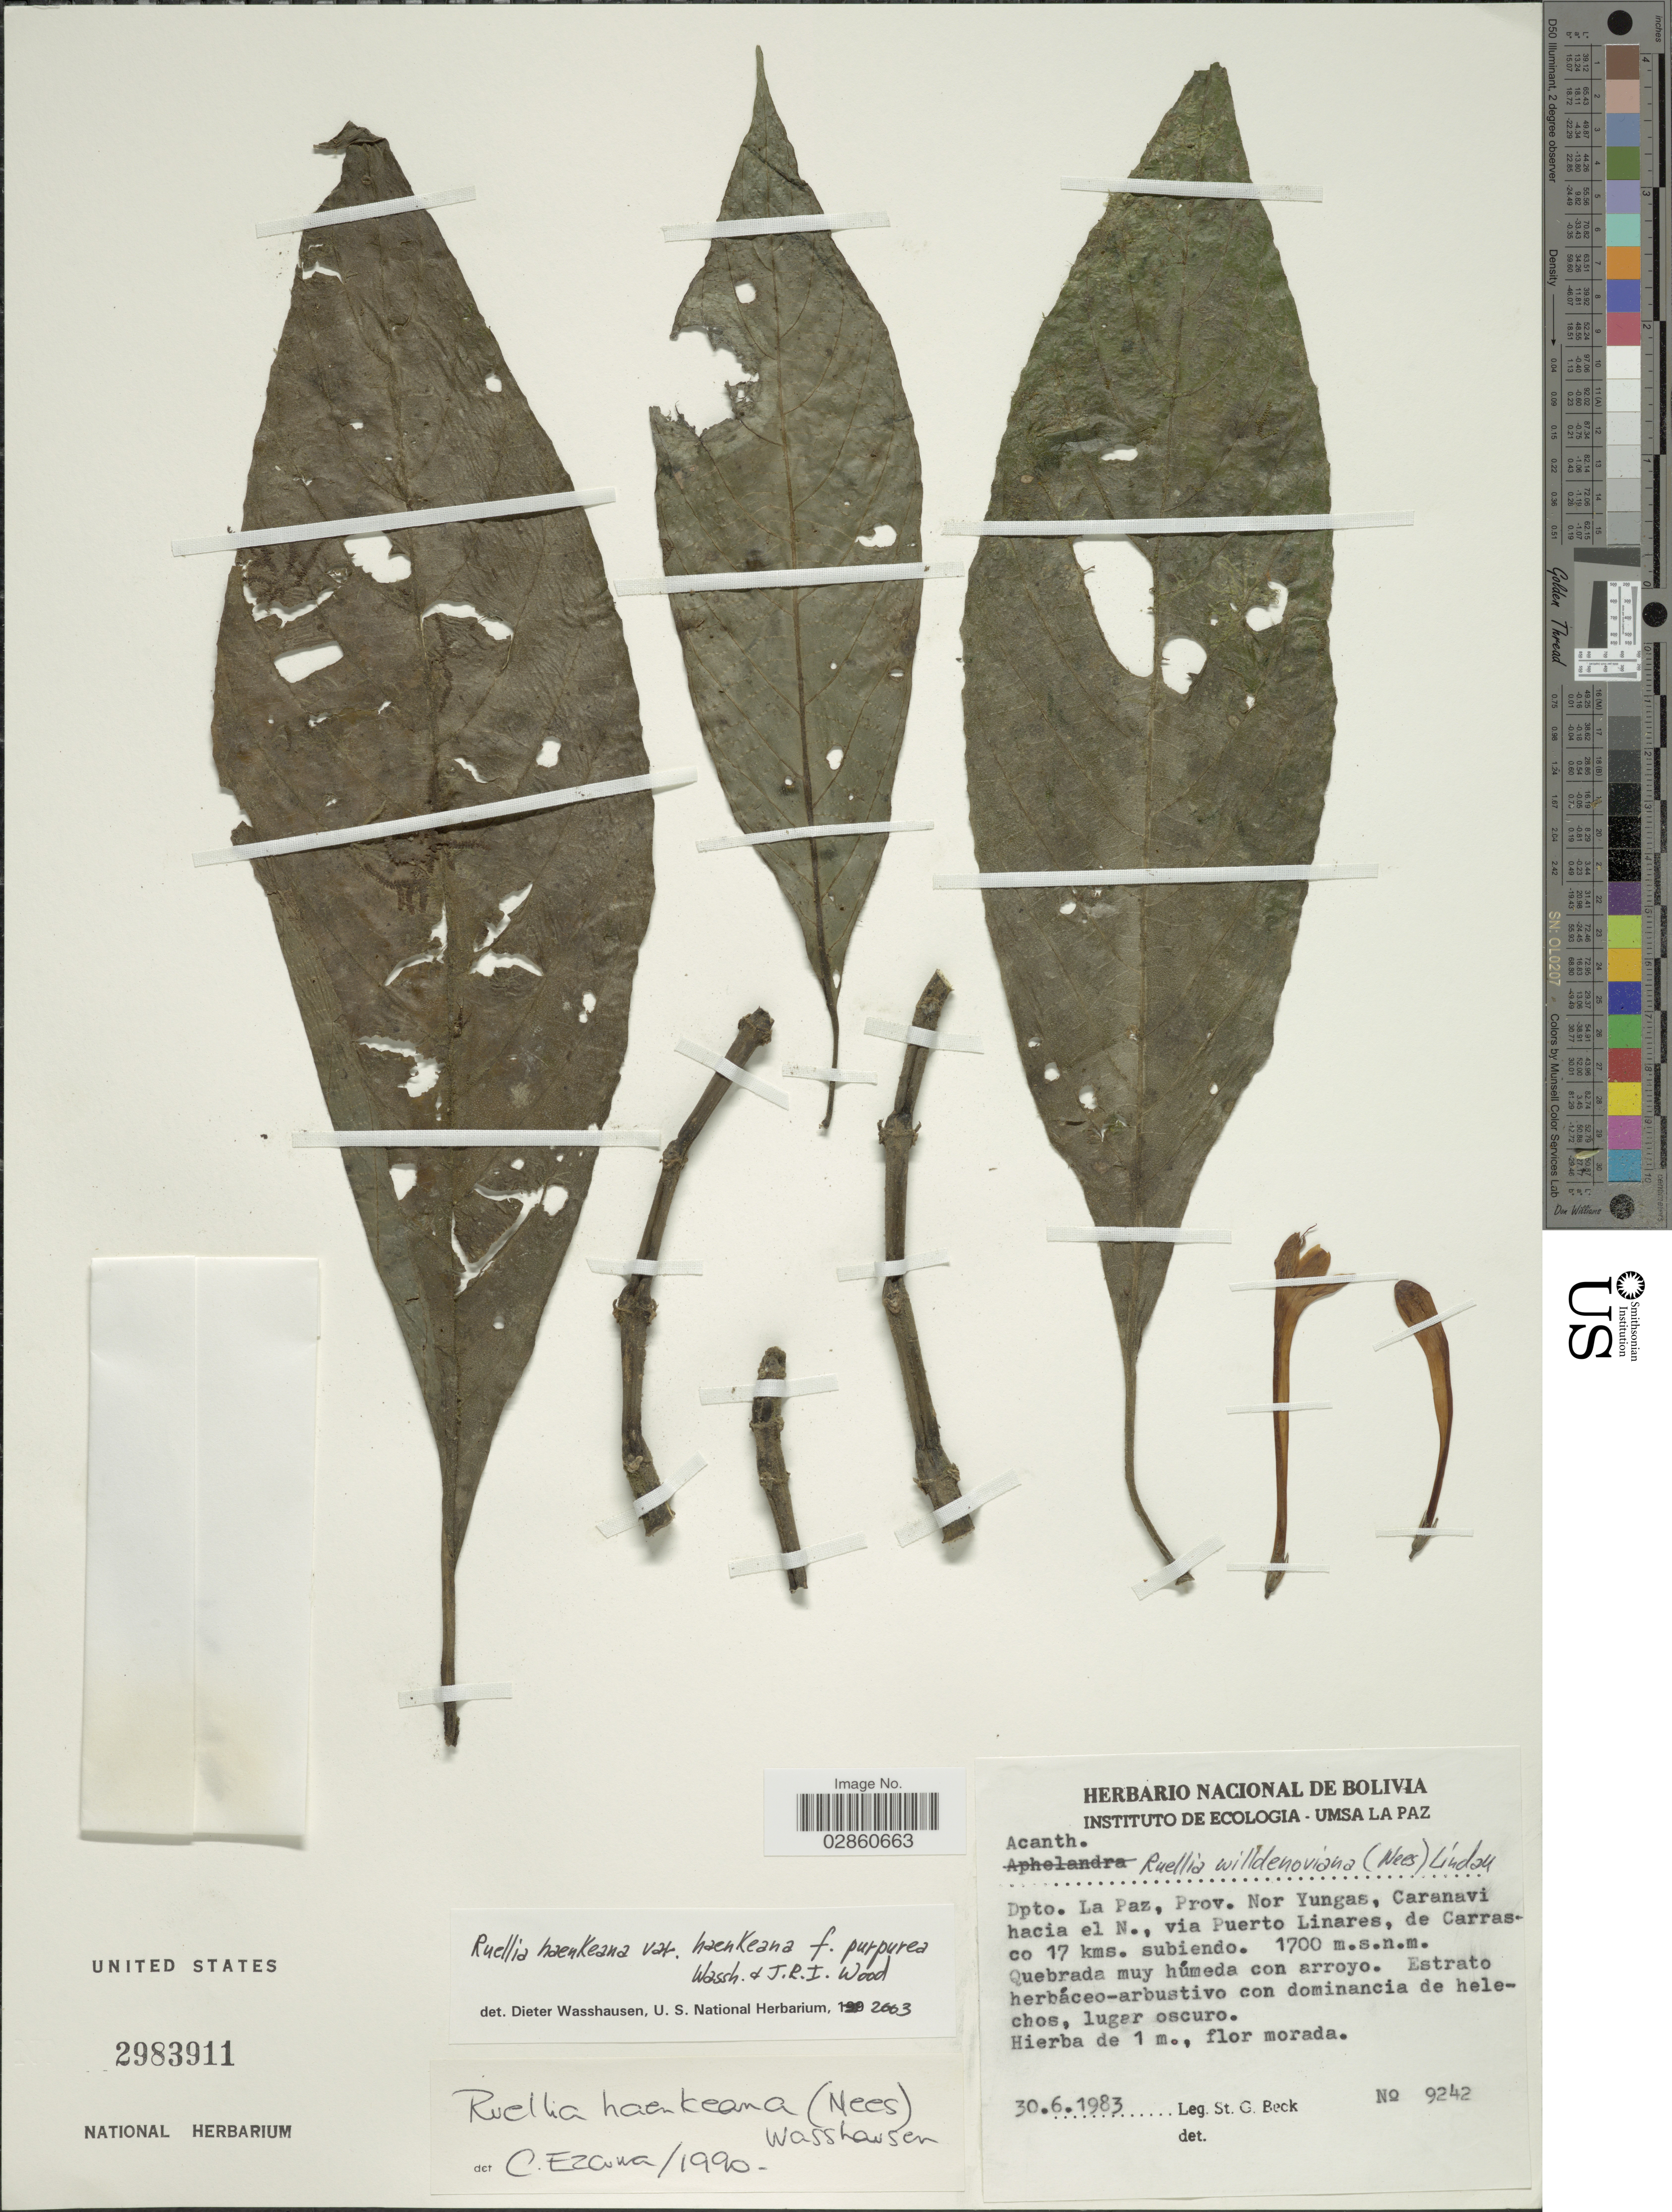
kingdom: Plantae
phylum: Tracheophyta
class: Magnoliopsida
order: Lamiales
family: Acanthaceae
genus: Ruellia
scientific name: Ruellia haenkeana f. purpurea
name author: Wassh. & J.R.I. Wood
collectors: S. G. Beck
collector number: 9242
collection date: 1983-06-30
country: Bolivia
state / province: La Paz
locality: Dpto. La Paz, Prov. Nor Yungas, Caranavi hacia el N., via Puerto Linares, de Carrasco 17 kms. subiendo.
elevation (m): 1700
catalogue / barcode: US 2983911